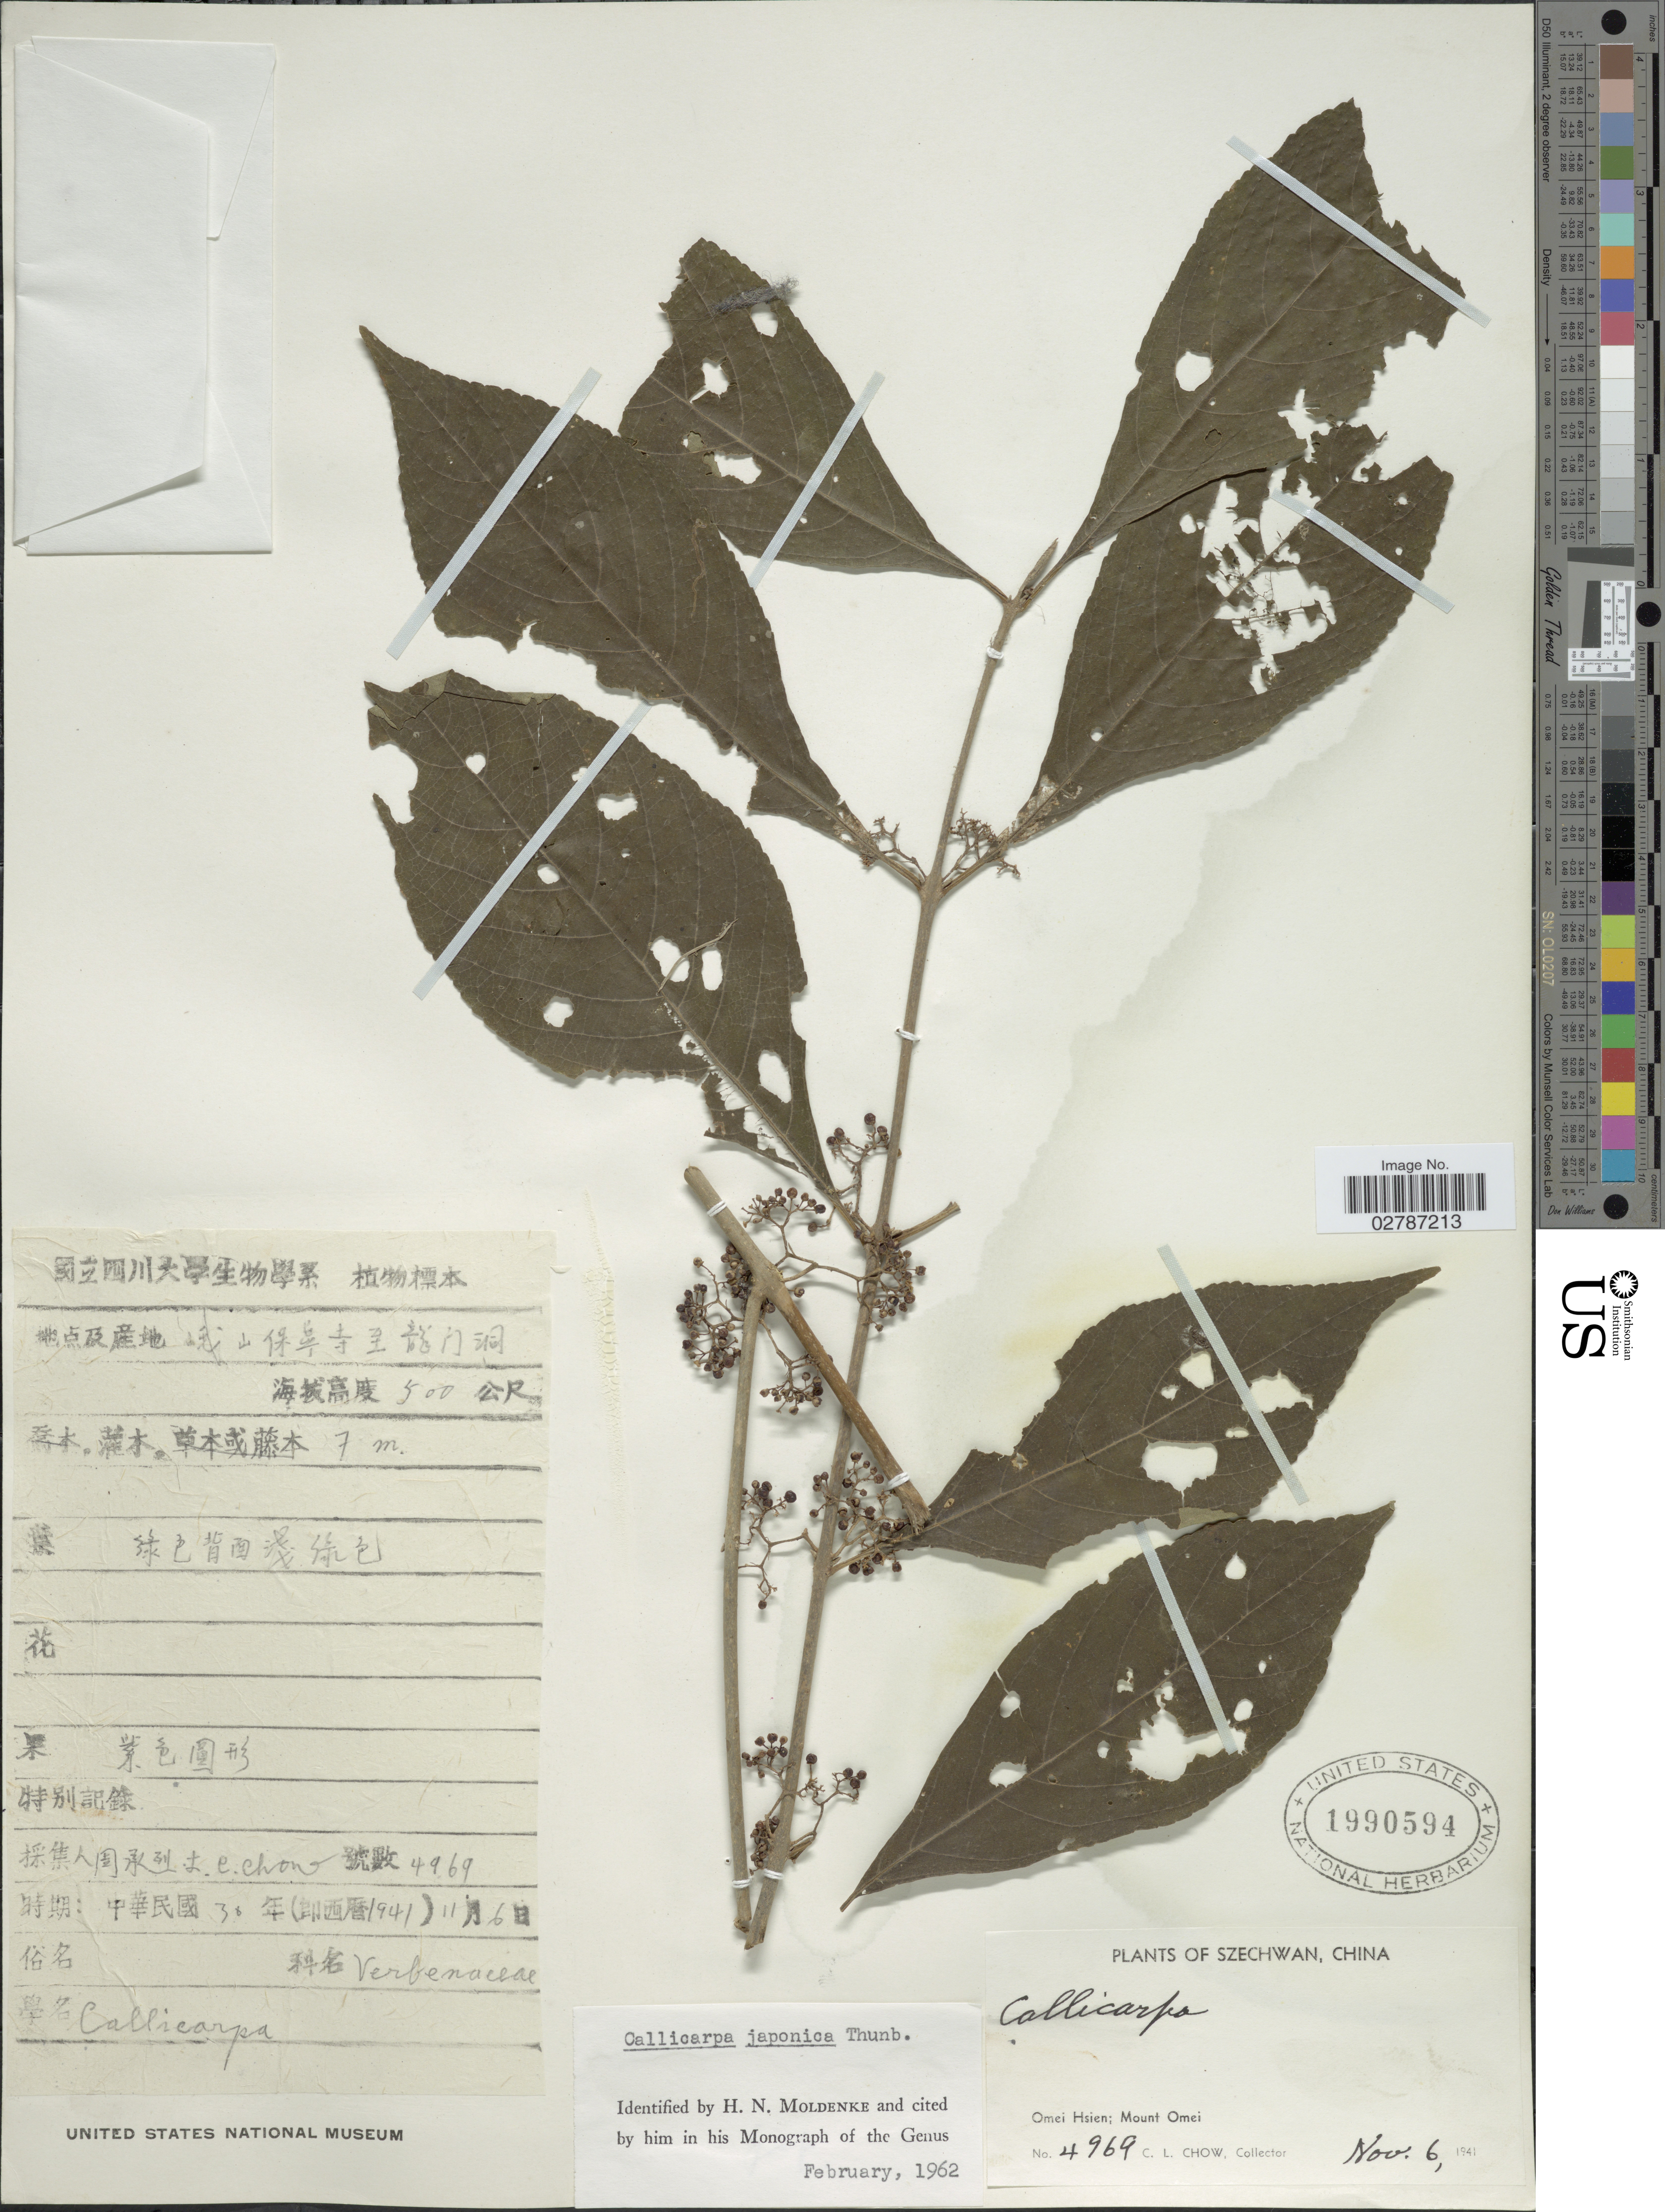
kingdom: Plantae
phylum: Tracheophyta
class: Magnoliopsida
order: Lamiales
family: Lamiaceae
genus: Callicarpa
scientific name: Callicarpa japonica var. japonica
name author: Thunb.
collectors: C. Chow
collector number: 4969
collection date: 1941-11-06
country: China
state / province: Sichuan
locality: Szechwan. Omei Hsien: Mount Omei.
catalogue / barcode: US 1990594